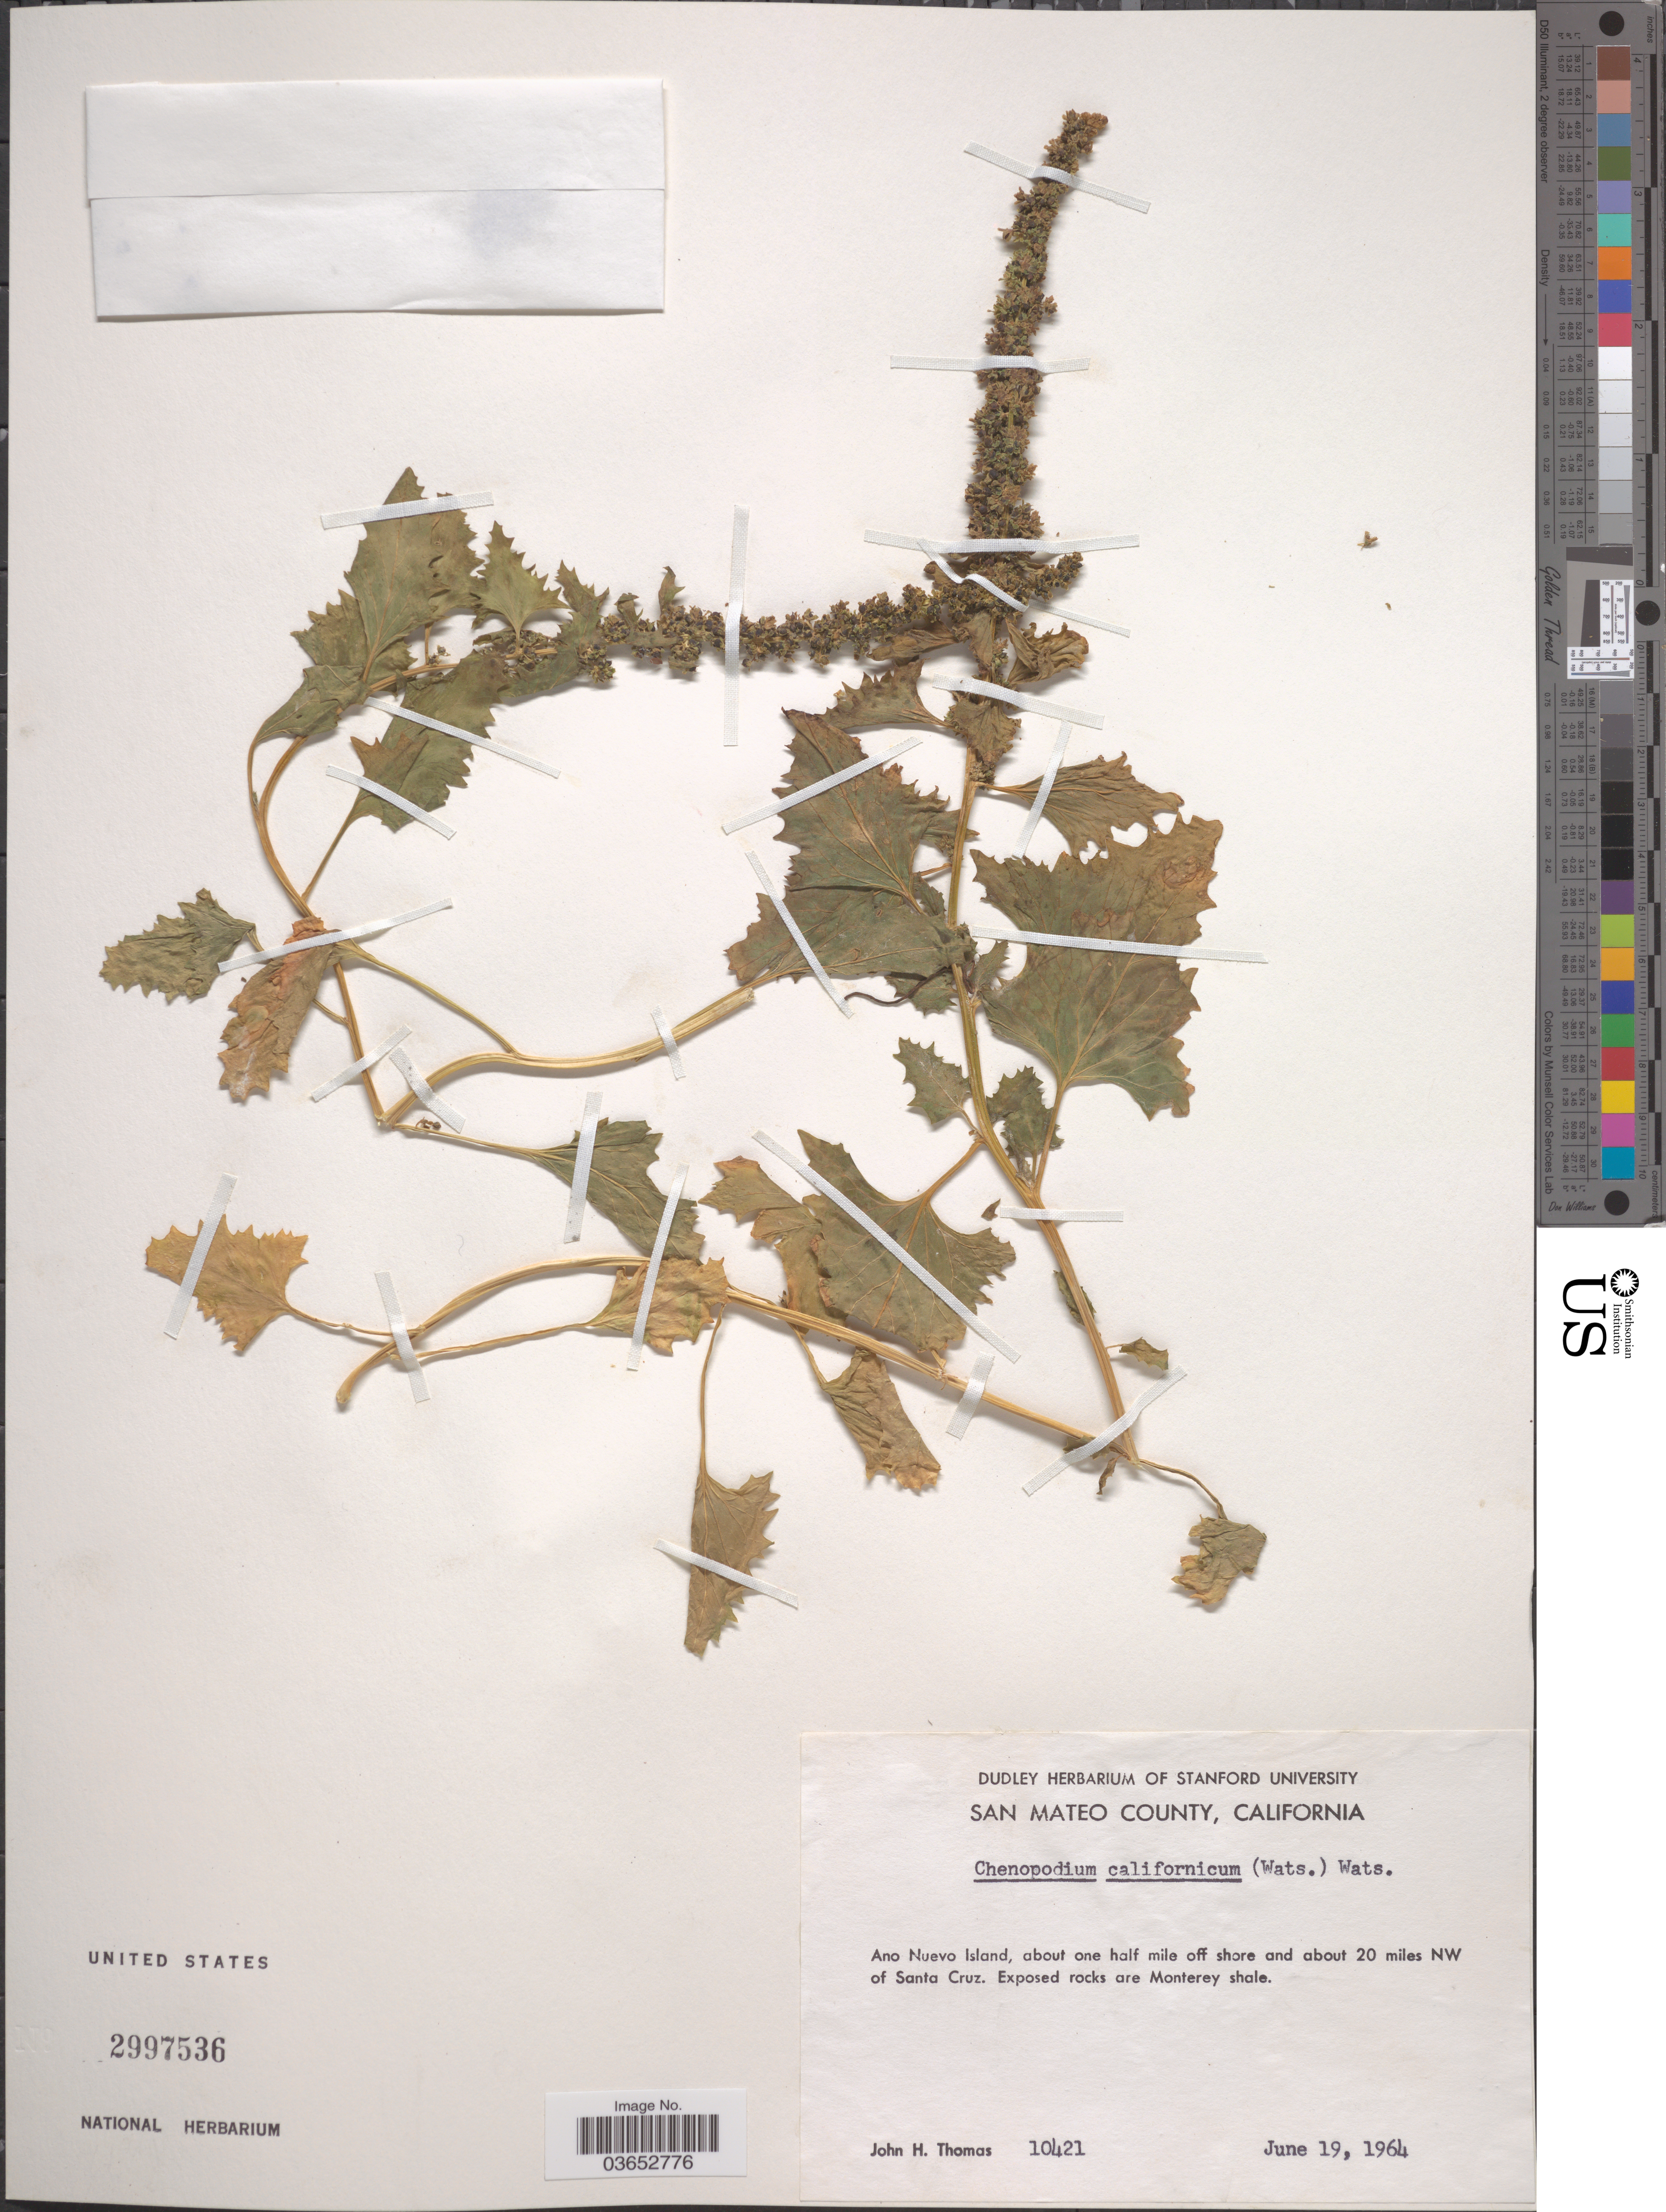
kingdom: Plantae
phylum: Tracheophyta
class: Magnoliopsida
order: Caryophyllales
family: Amaranthaceae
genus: Chenopodium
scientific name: Chenopodium californicum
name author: S. Watson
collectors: J. H. Thomas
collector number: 10421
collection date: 1964-06-19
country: United States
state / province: California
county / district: San Mateo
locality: San Mateo County. Ano Nuevo Island, about one half mile off shore and about 20 miles NW of Santa Cruz.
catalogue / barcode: US 2997536